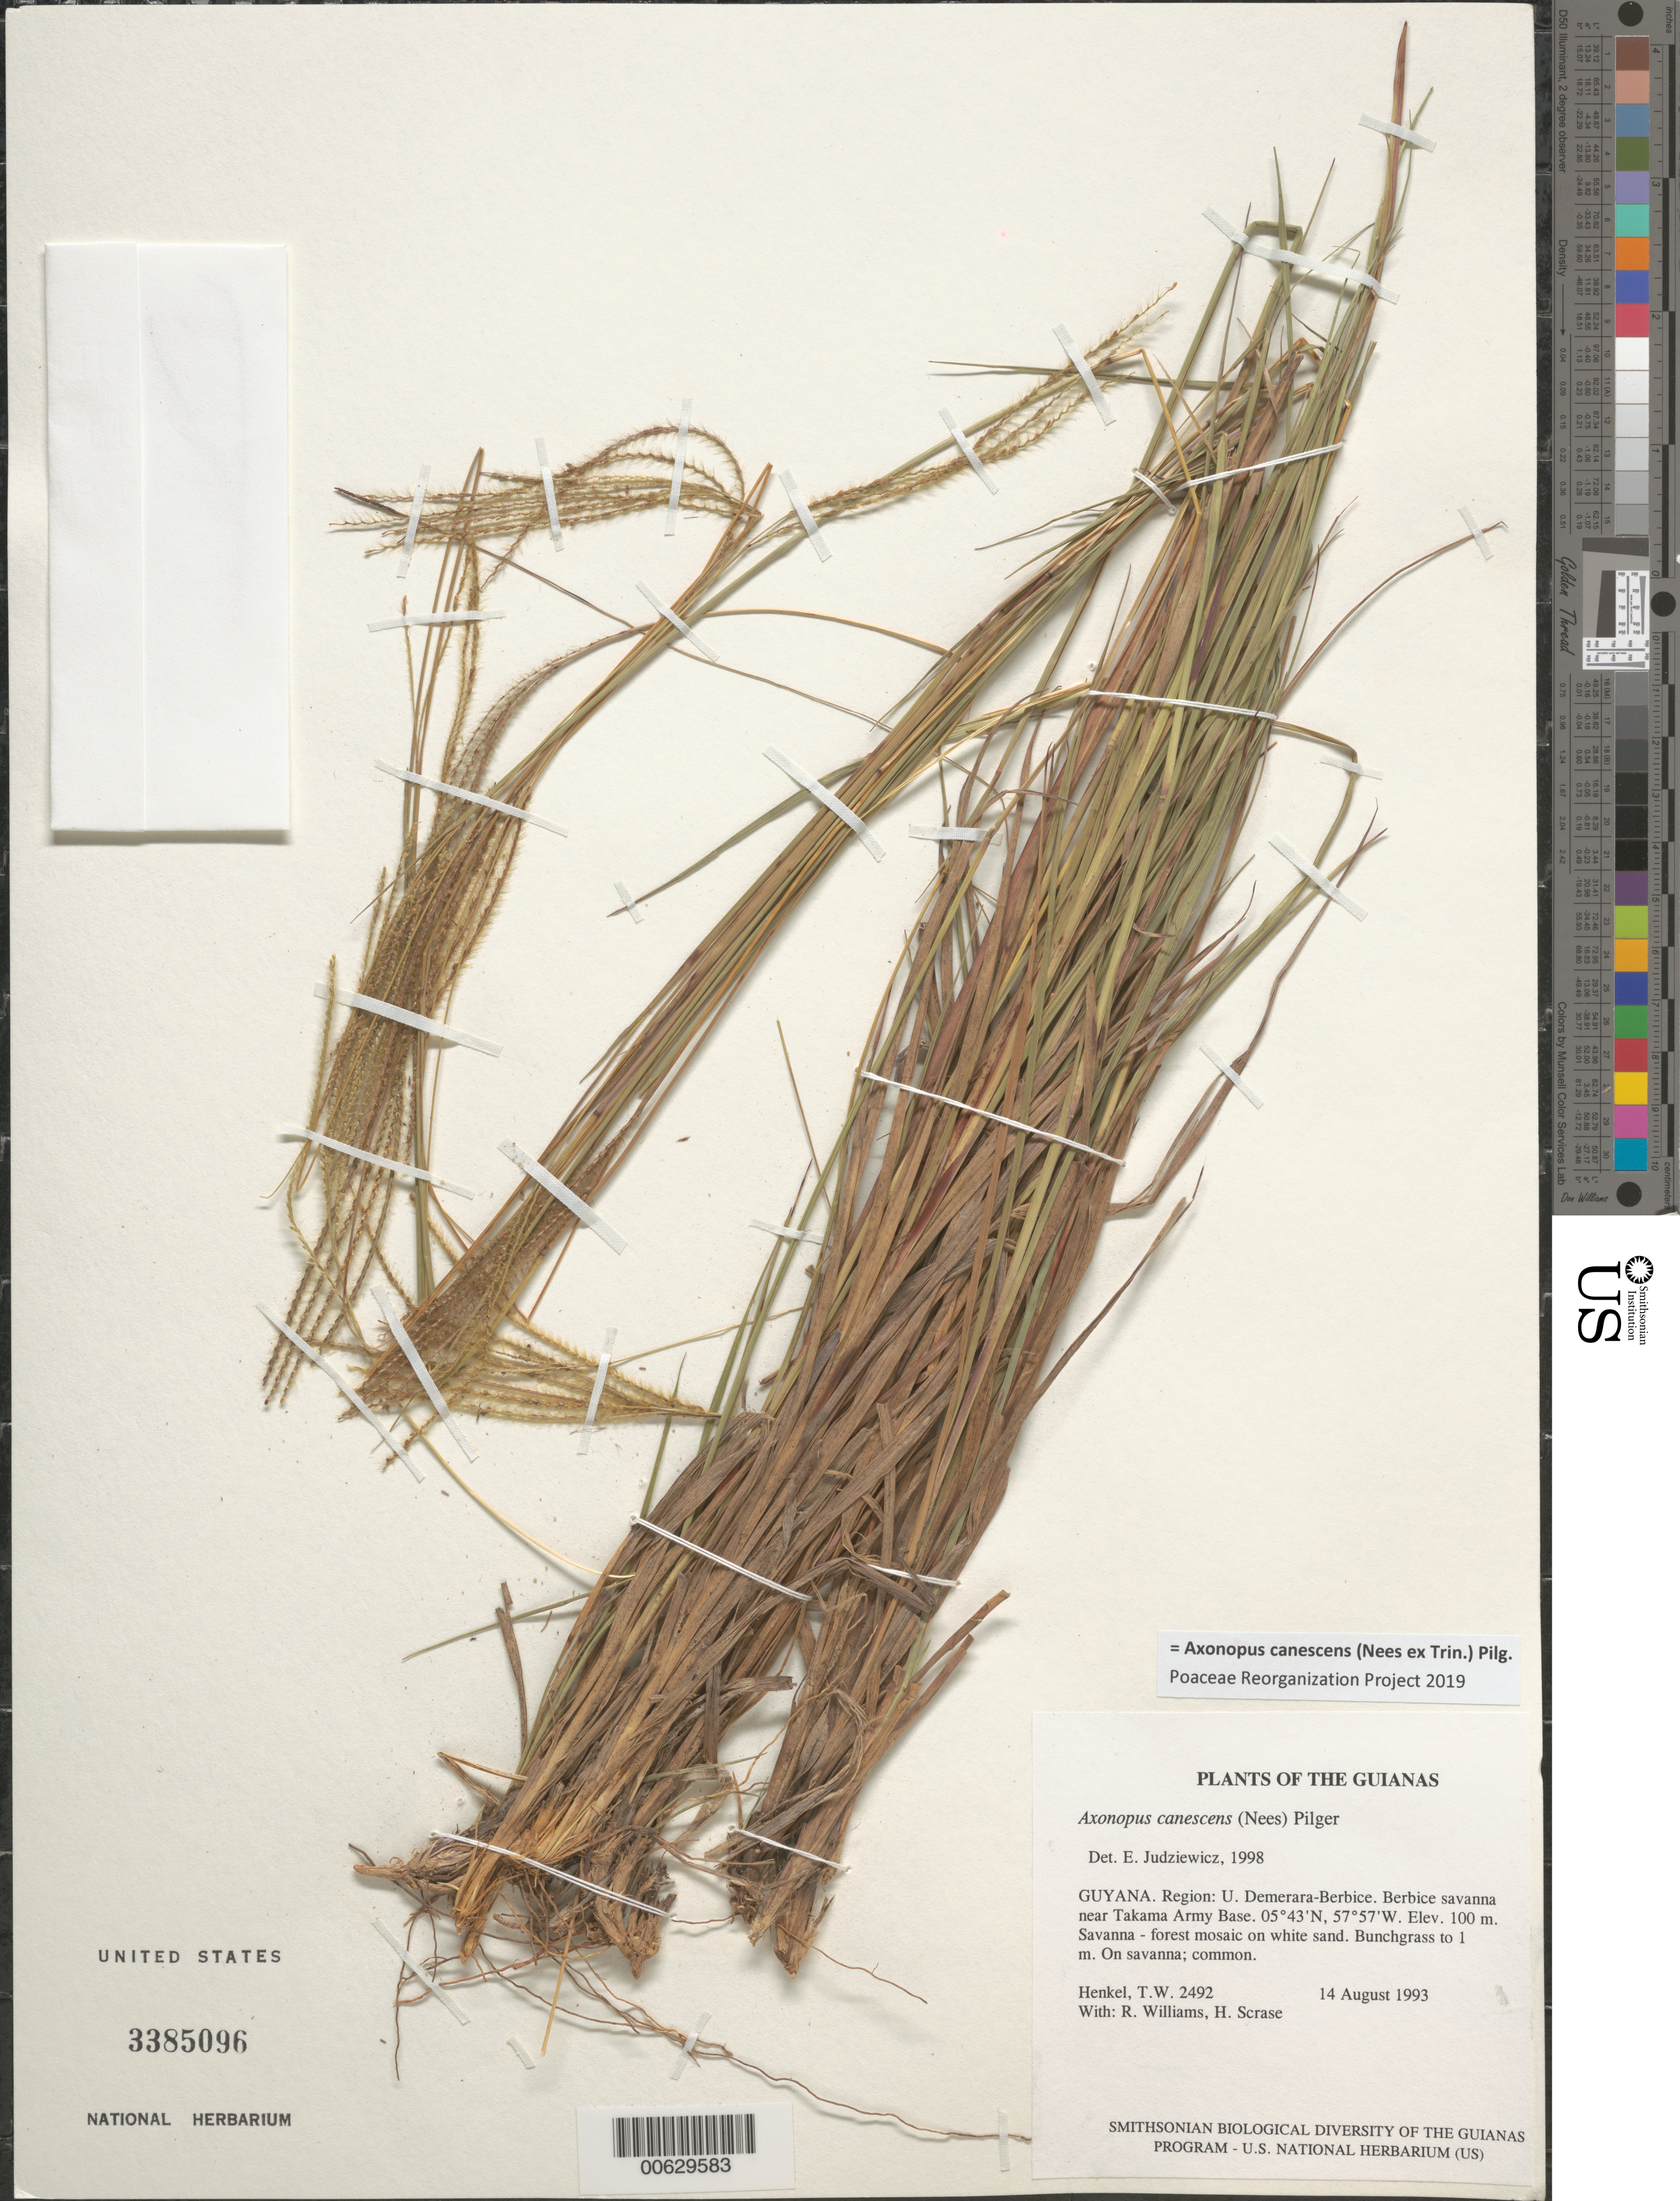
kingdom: Plantae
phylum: Tracheophyta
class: Liliopsida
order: Poales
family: Poaceae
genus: Axonopus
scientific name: Axonopus canescens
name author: (Nees ex Trin.) Pilg.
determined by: Judziewicz, E. J.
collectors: T. Henkel, R. Williams & H. Scrase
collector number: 2492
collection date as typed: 14 August 1993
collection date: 1993-08-14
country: Guyana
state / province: U. Demerara-Berbice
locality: Berbice savanna near Takama Army Base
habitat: Savanna - forest mosaic on white sand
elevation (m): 100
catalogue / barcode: US 3385096